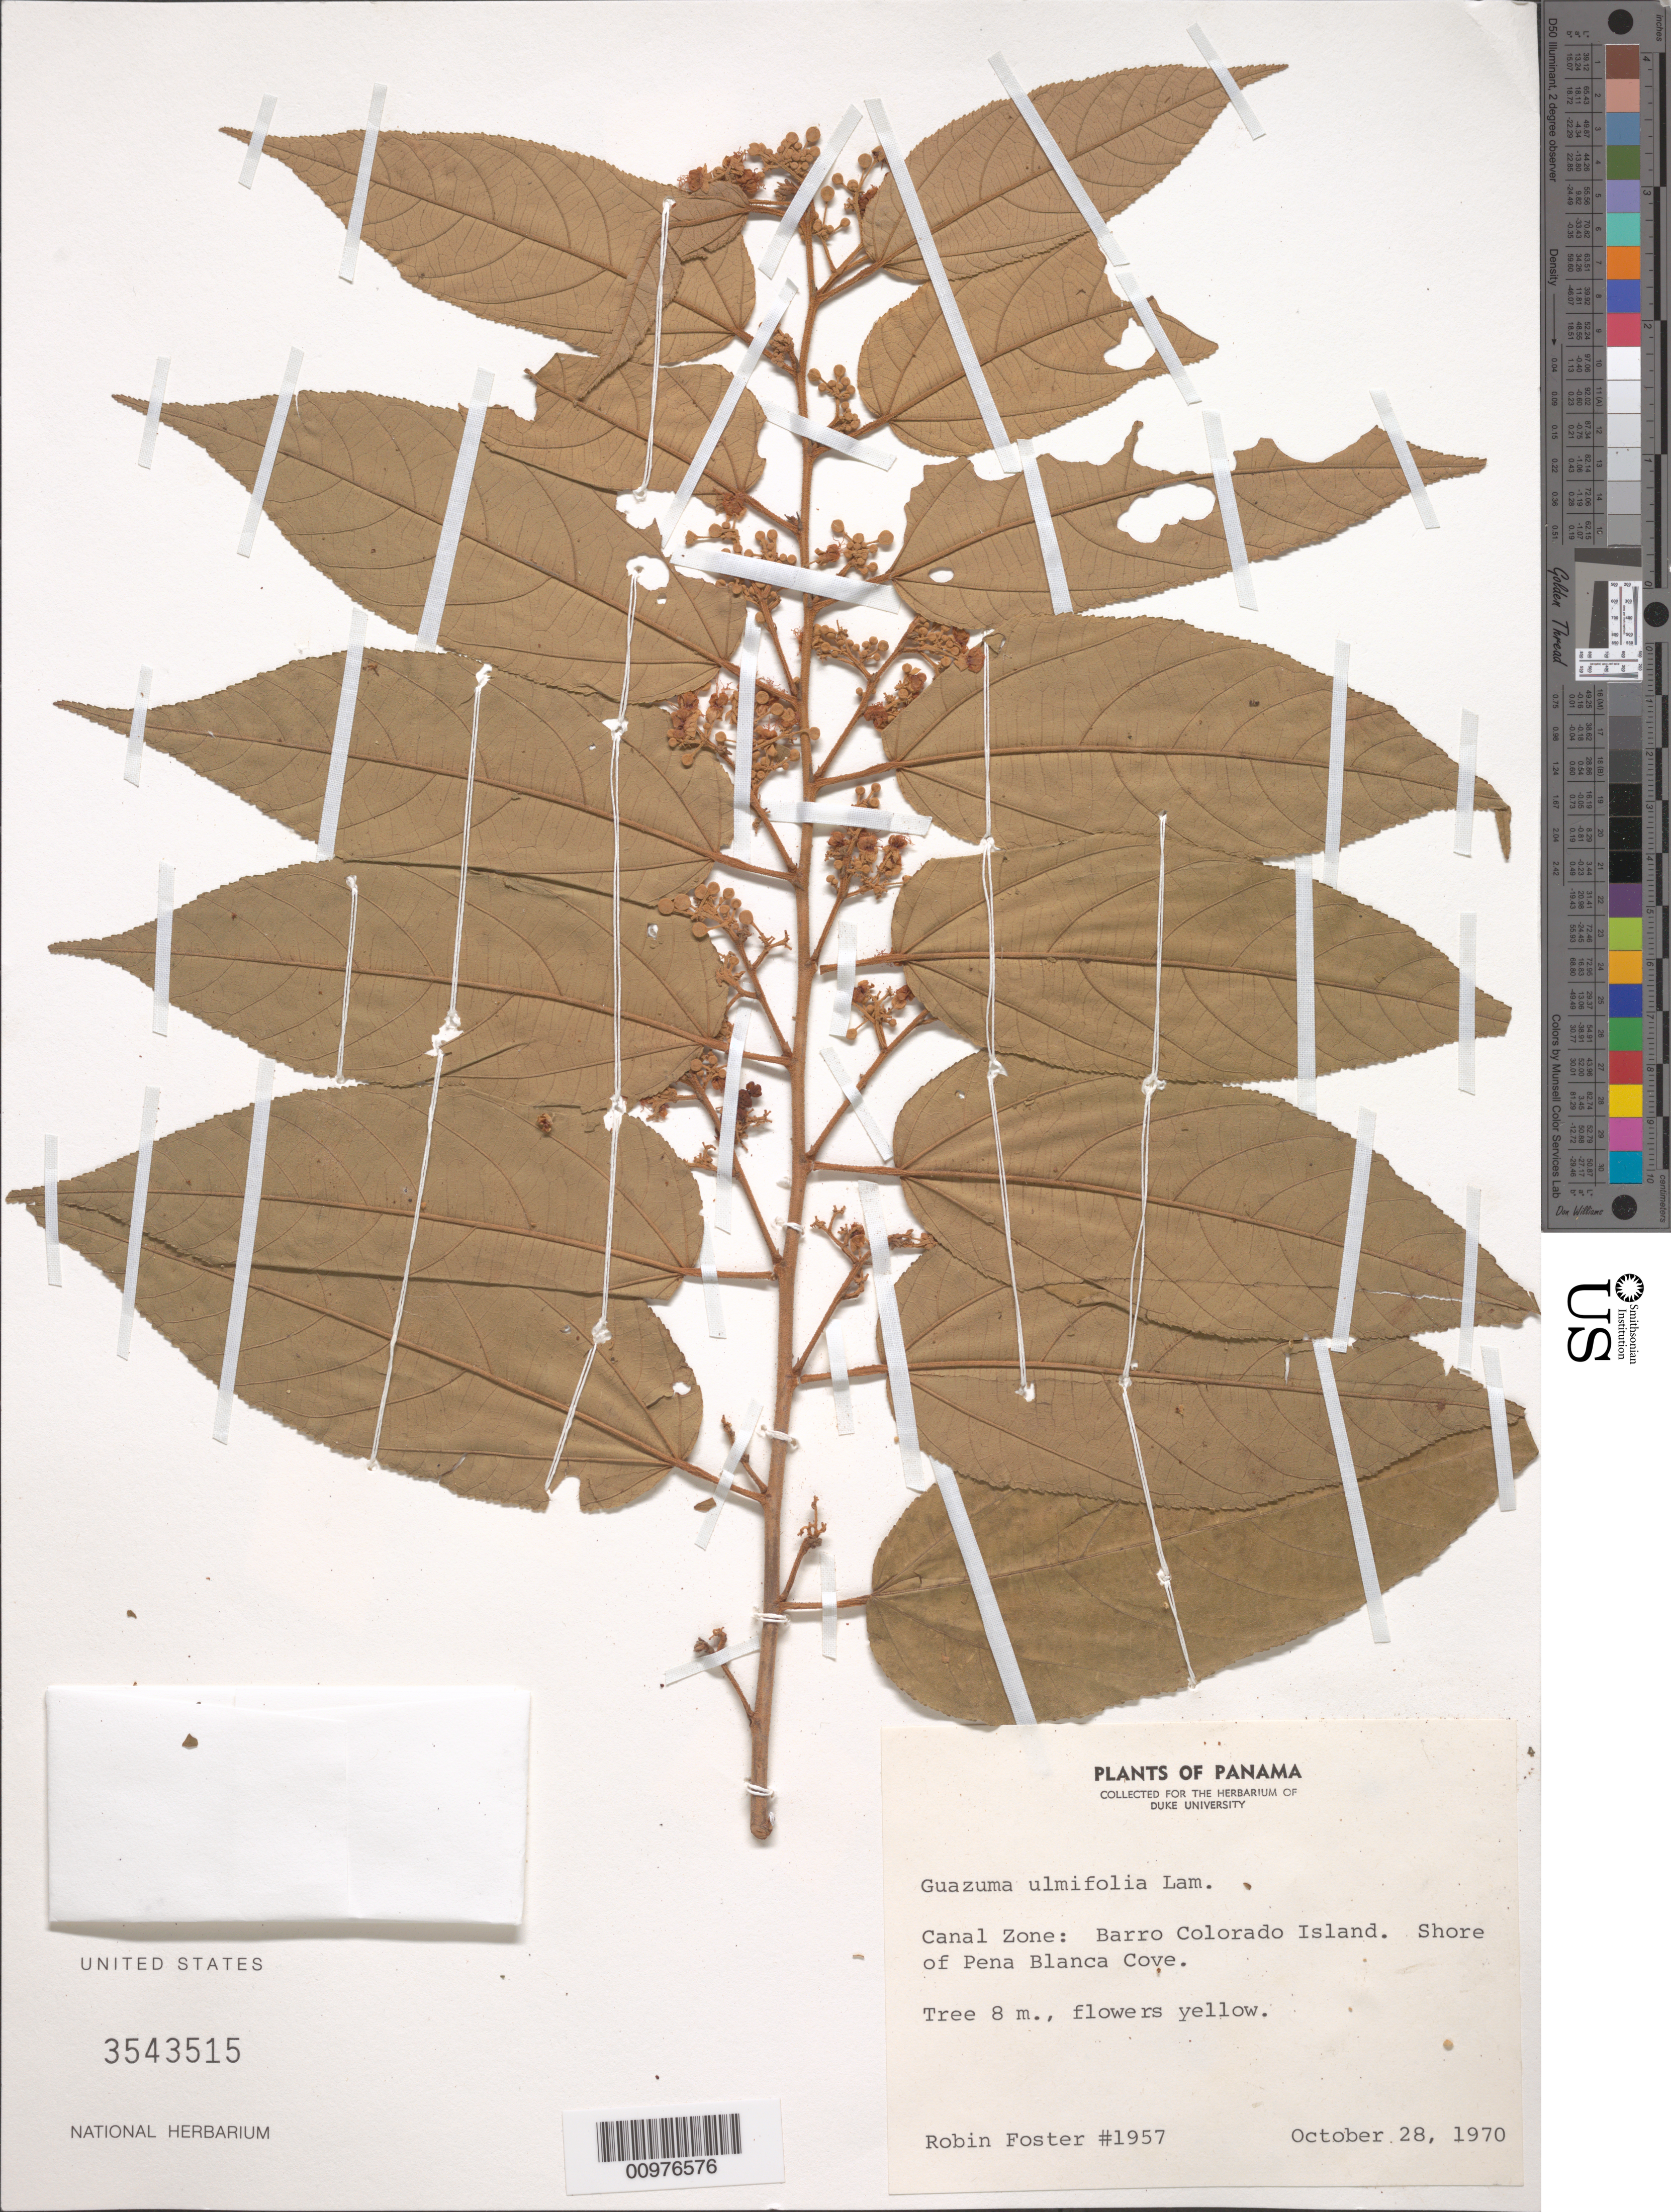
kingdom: Plantae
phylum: Tracheophyta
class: Magnoliopsida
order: Malvales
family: Malvaceae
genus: Guazuma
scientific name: Guazuma ulmifolia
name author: Lam.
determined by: Foster, R.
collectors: R. Foster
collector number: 1957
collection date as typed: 28 Oct 1970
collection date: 1970-10-28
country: Panama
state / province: Panamá Oeste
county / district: Canal Zone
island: Barro Colorado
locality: Pena Blanca Cove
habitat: Shore.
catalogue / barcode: US 3543515